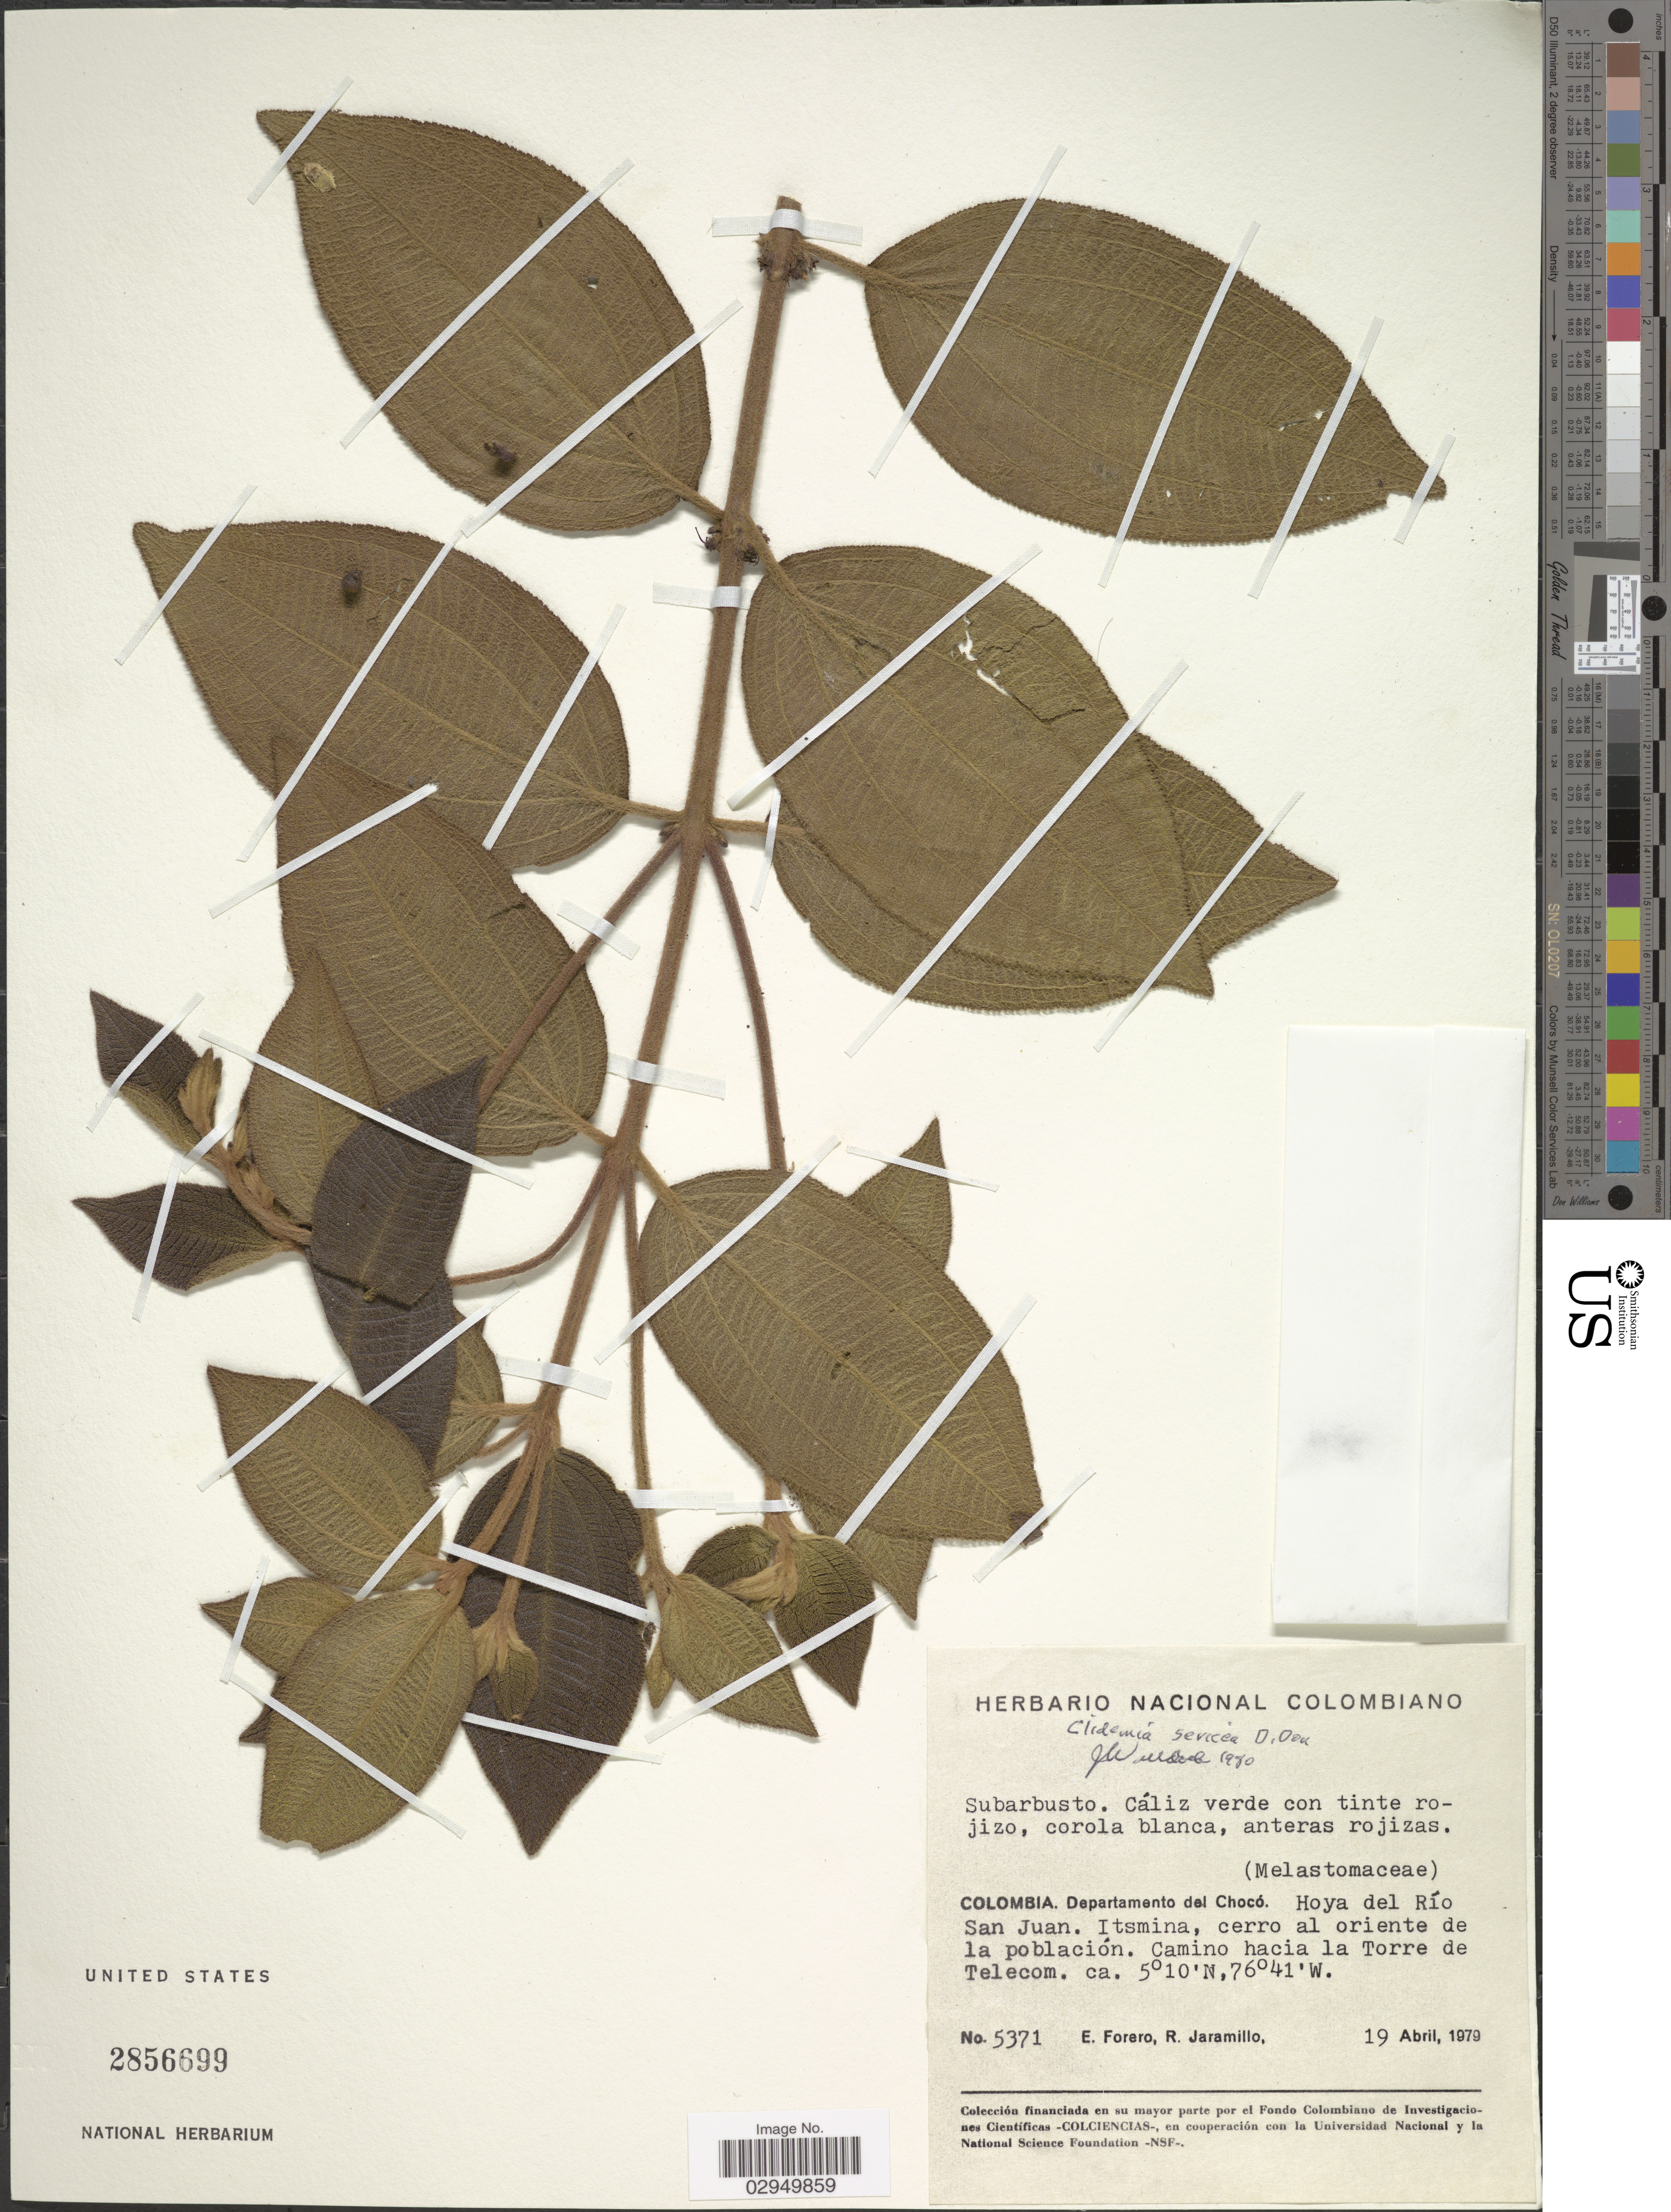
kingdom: Plantae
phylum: Tracheophyta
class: Magnoliopsida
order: Myrtales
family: Melastomataceae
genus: Clidemia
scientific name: Clidemia sericea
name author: D. Don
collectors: E. Forero & R. Jaramillo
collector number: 5371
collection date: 1979-04-19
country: Colombia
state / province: Chocó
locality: Departamento del Chocó. Hoya del Río San Juan. Itsmina, cerro al oriente de la pobolación. Camino hacia la Torre de Telecom.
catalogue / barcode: US 2856699